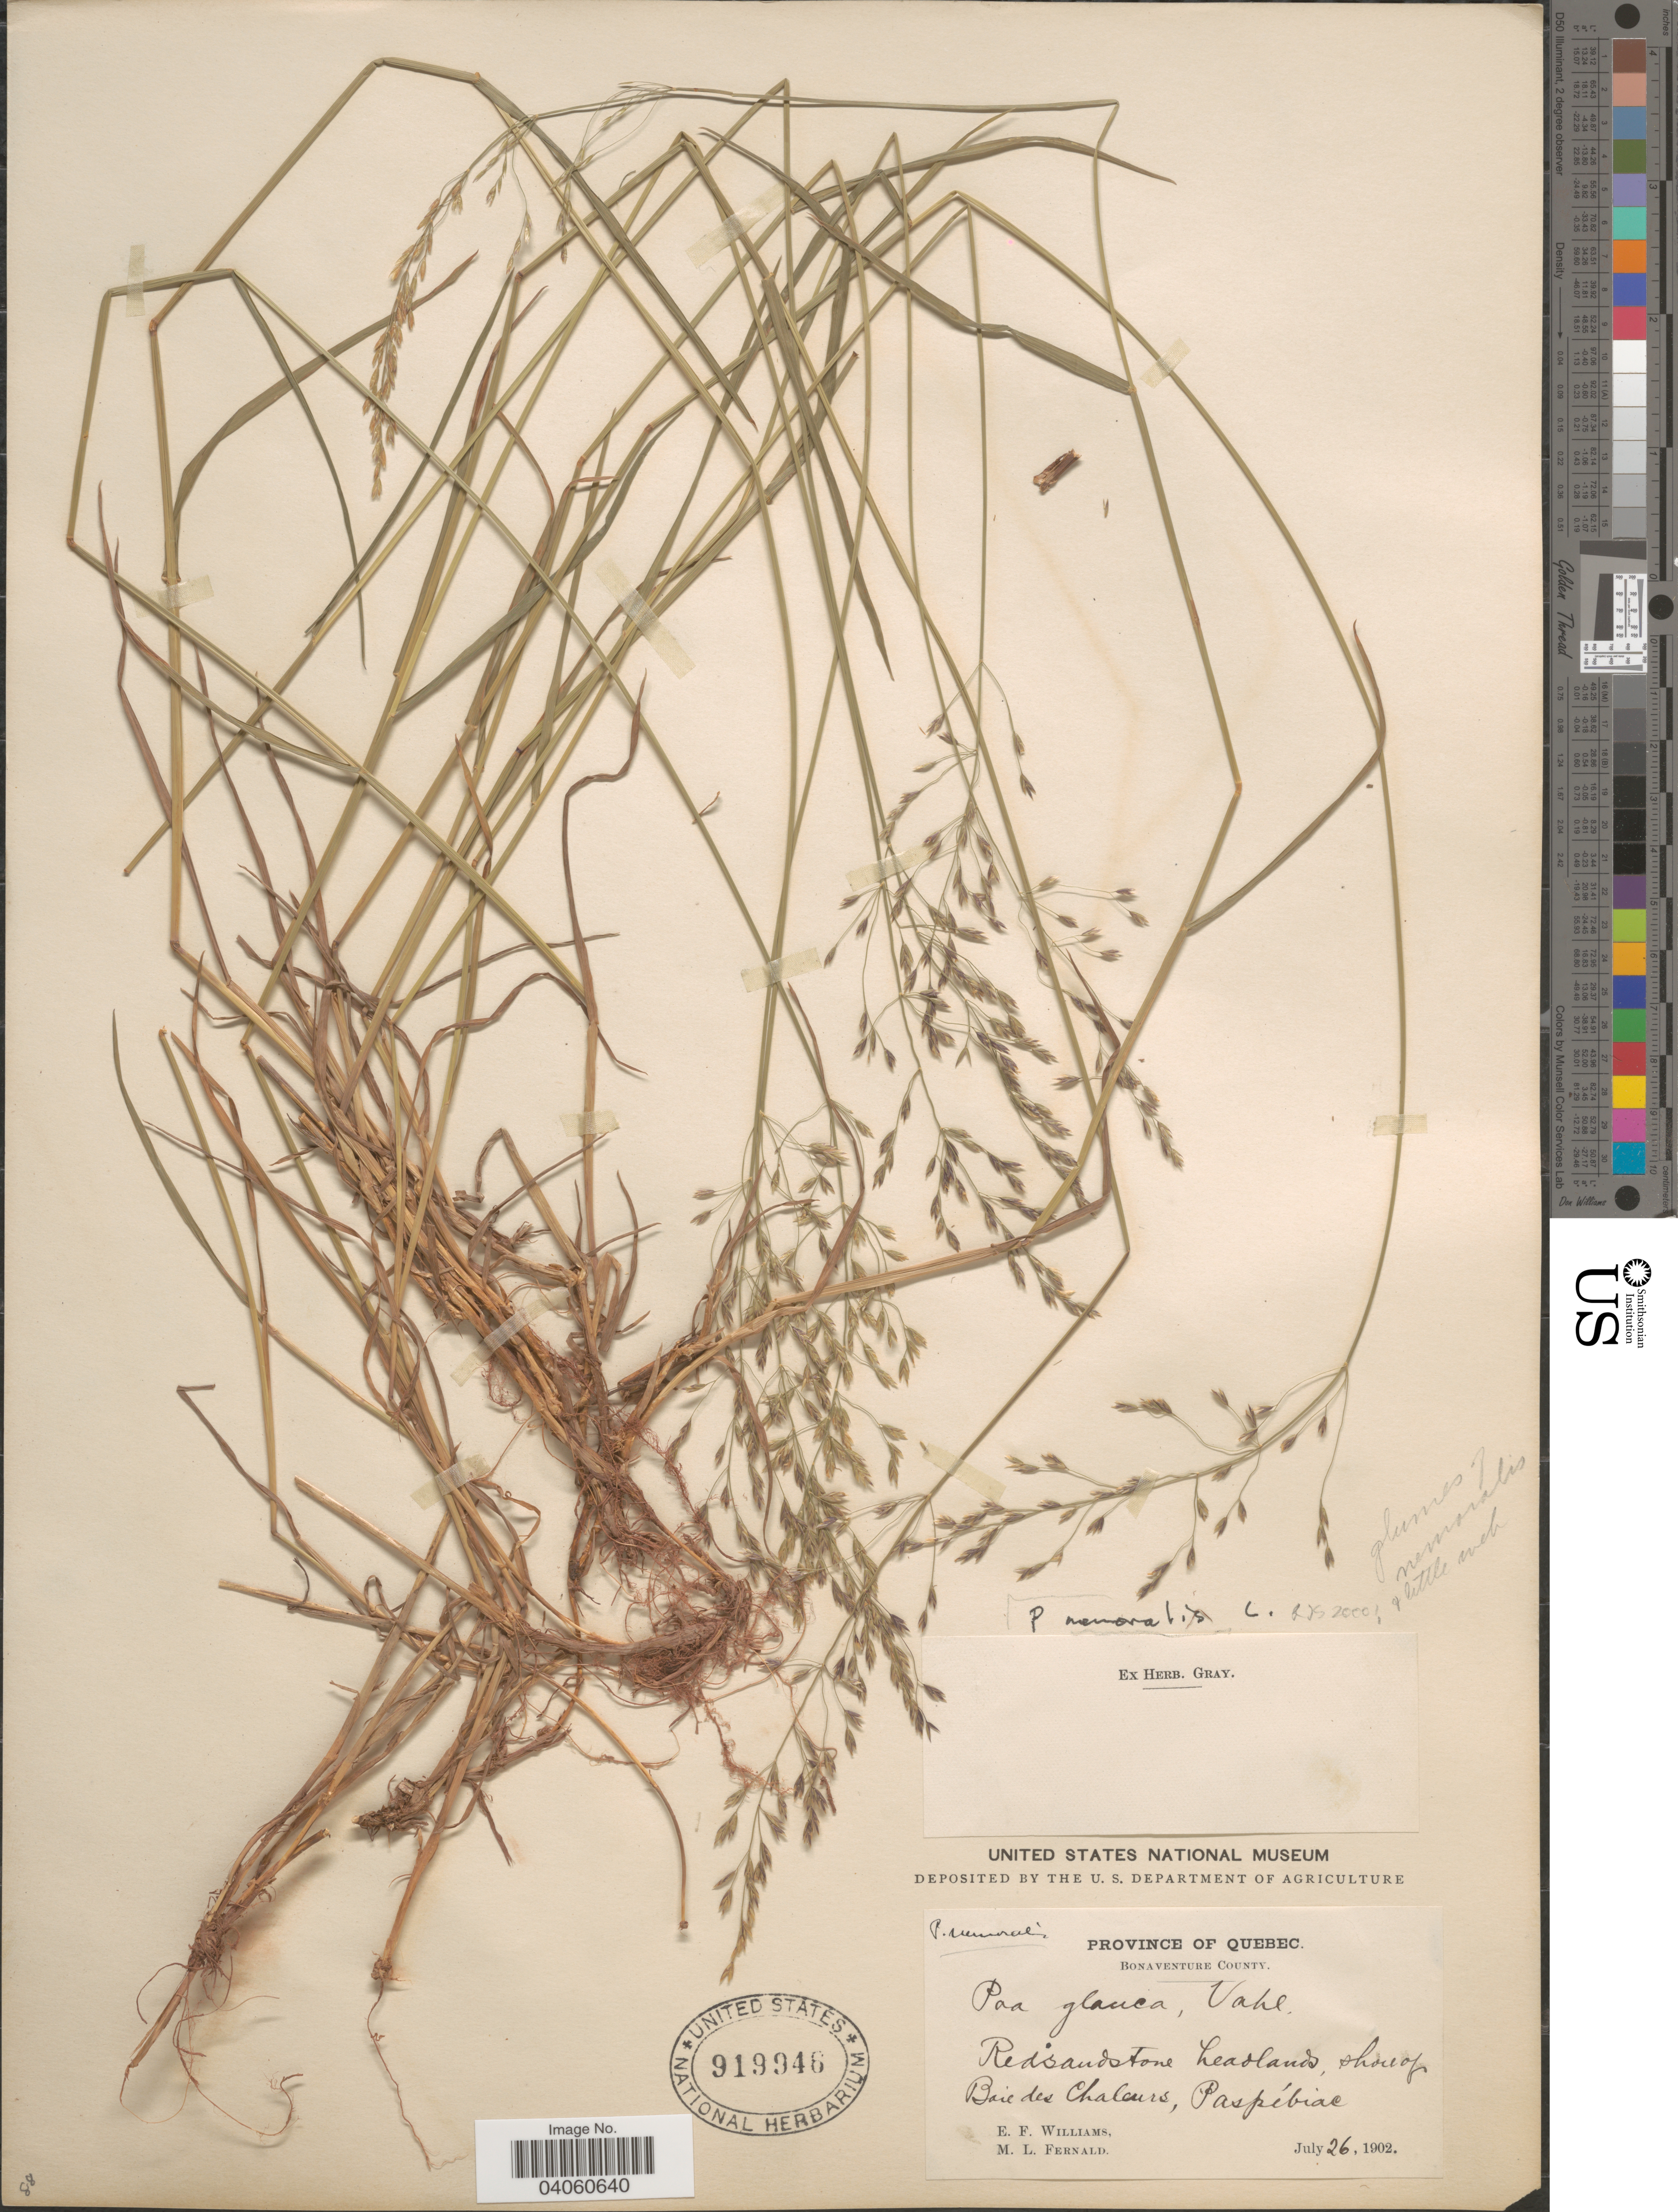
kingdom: Plantae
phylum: Tracheophyta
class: Liliopsida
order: Poales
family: Poaceae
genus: Poa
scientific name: Poa nemoralis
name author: L.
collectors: E. Williams & M. L. Fernald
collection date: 1902-07-26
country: Canada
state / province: Quebec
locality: Bonaventure County. Shore of Boie des Chaleurs, Paspébiac.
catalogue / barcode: US 919946